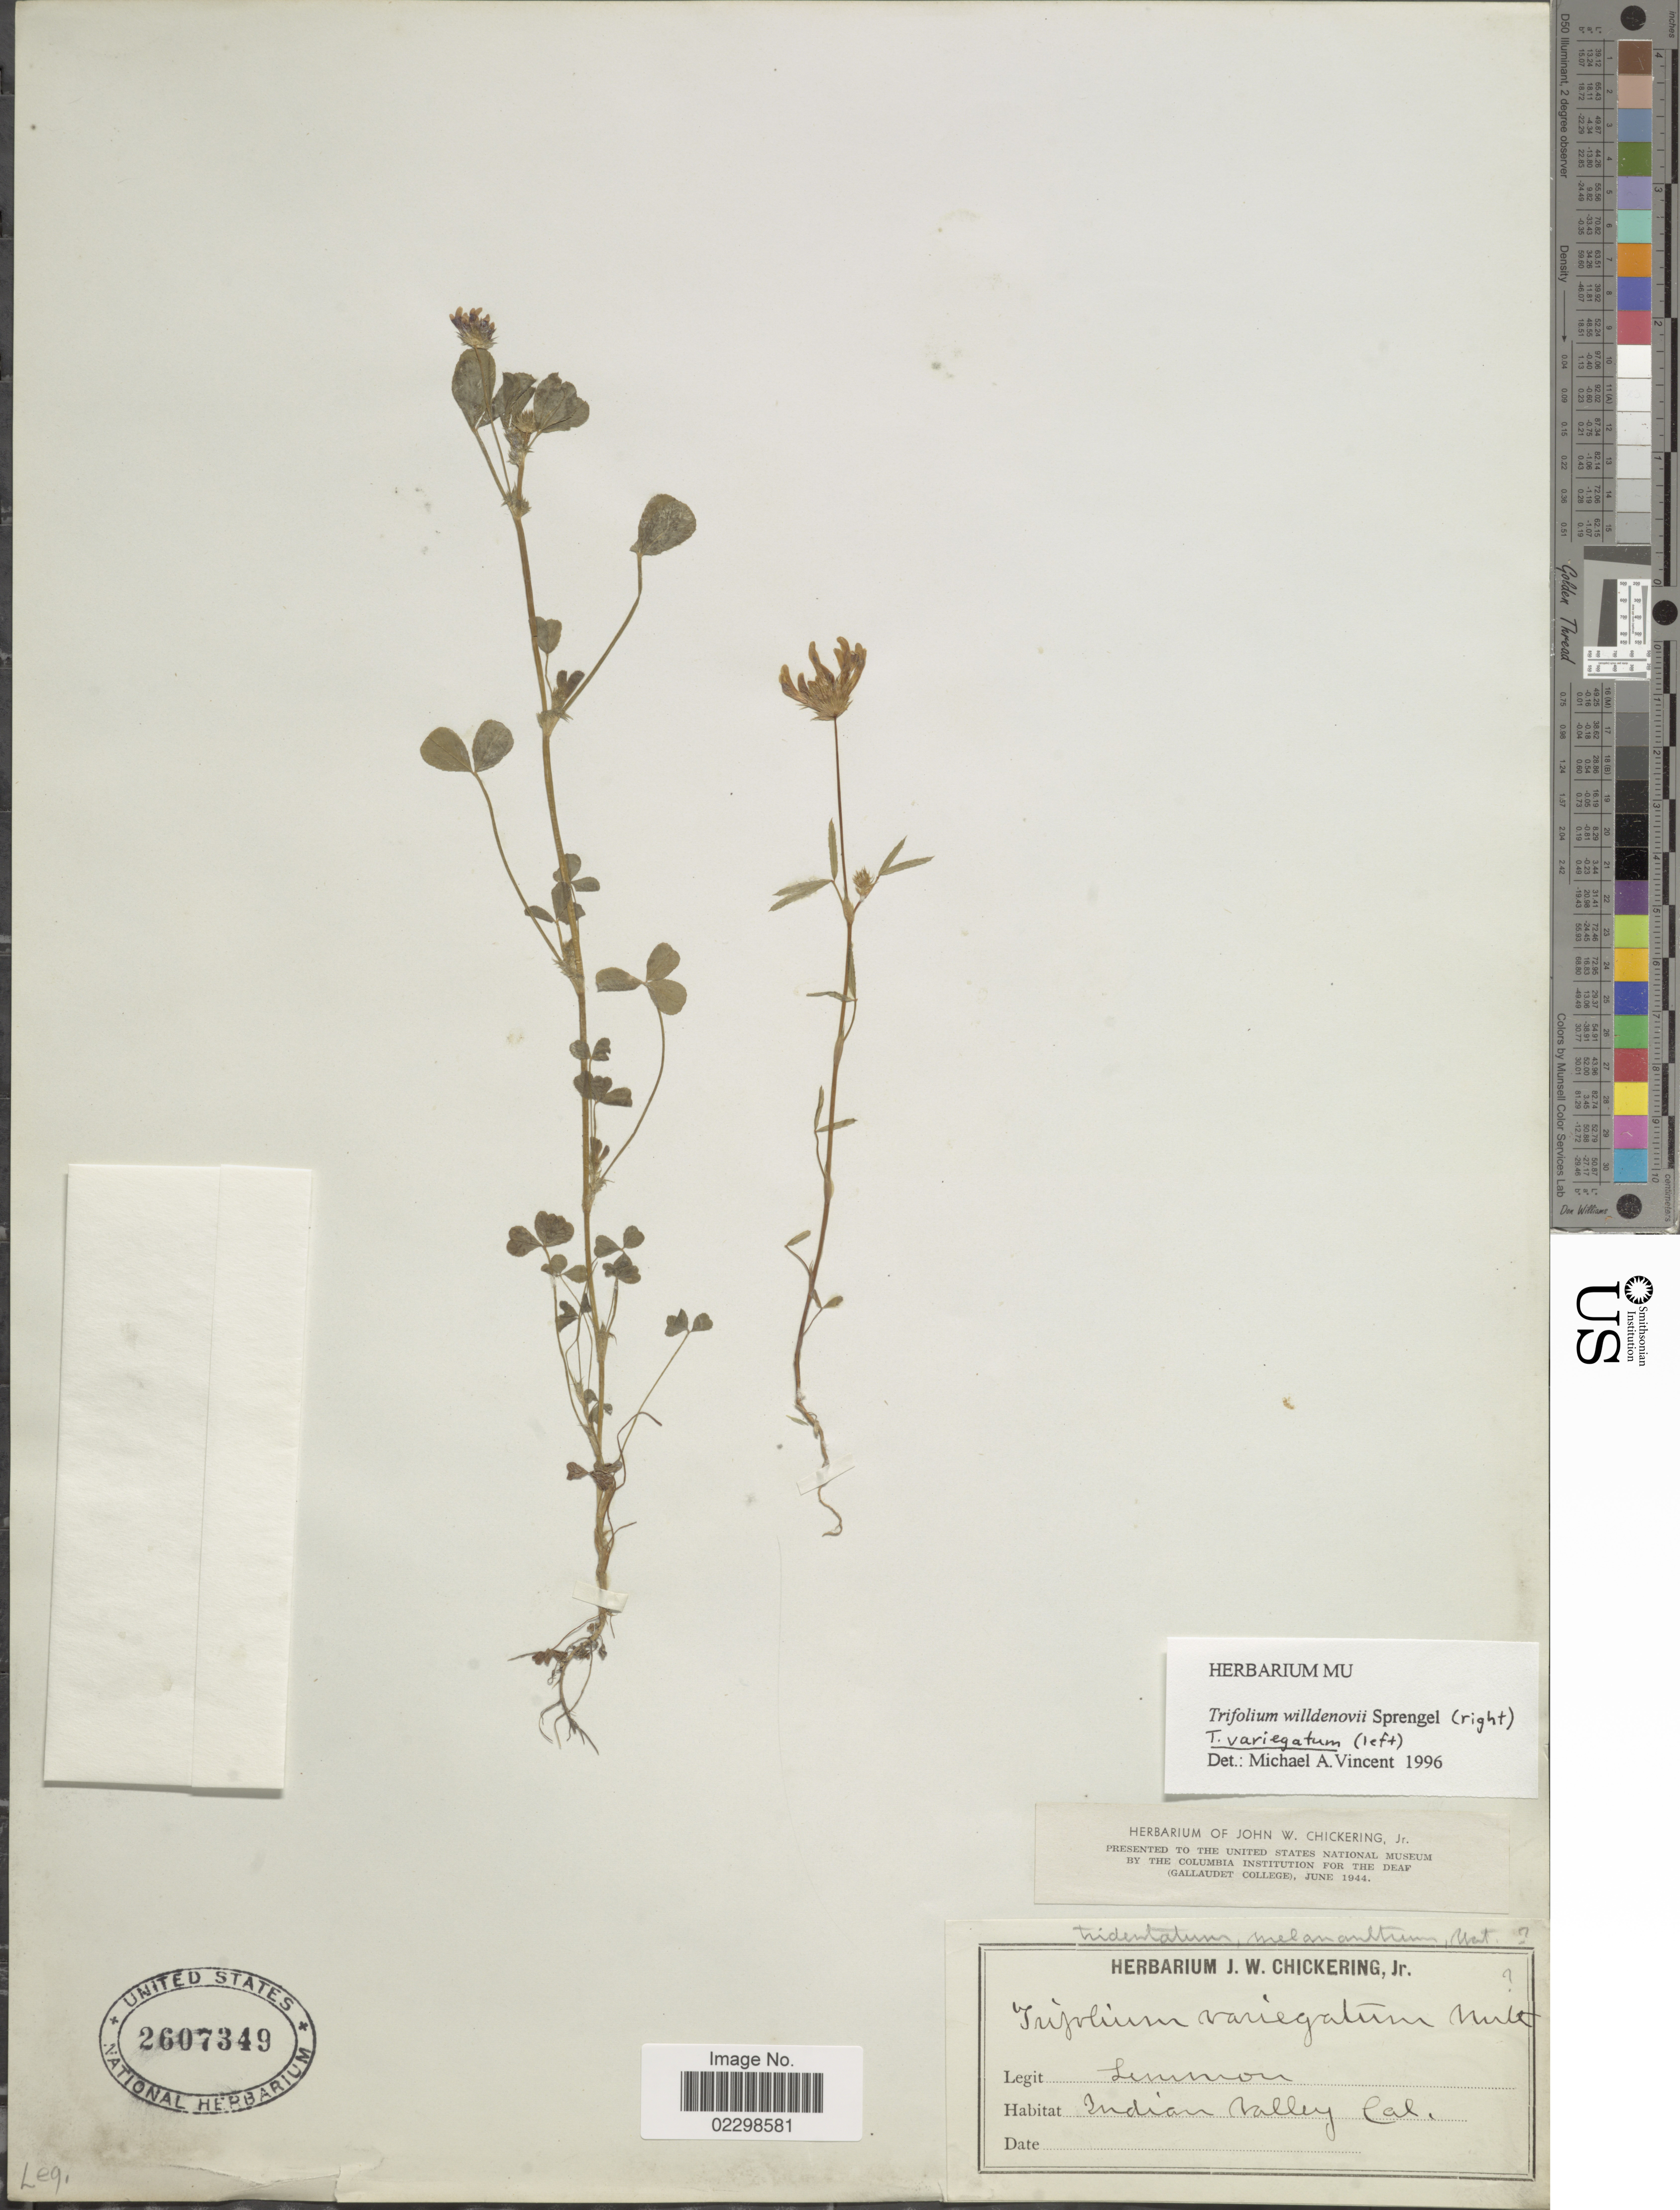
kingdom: Plantae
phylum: Tracheophyta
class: Magnoliopsida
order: Fabales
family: Fabaceae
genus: Trifolium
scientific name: Trifolium willdenovii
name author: Spreng.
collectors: -- Lemmon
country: United States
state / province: California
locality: Indian Valley, Cal.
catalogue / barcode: US 2607349